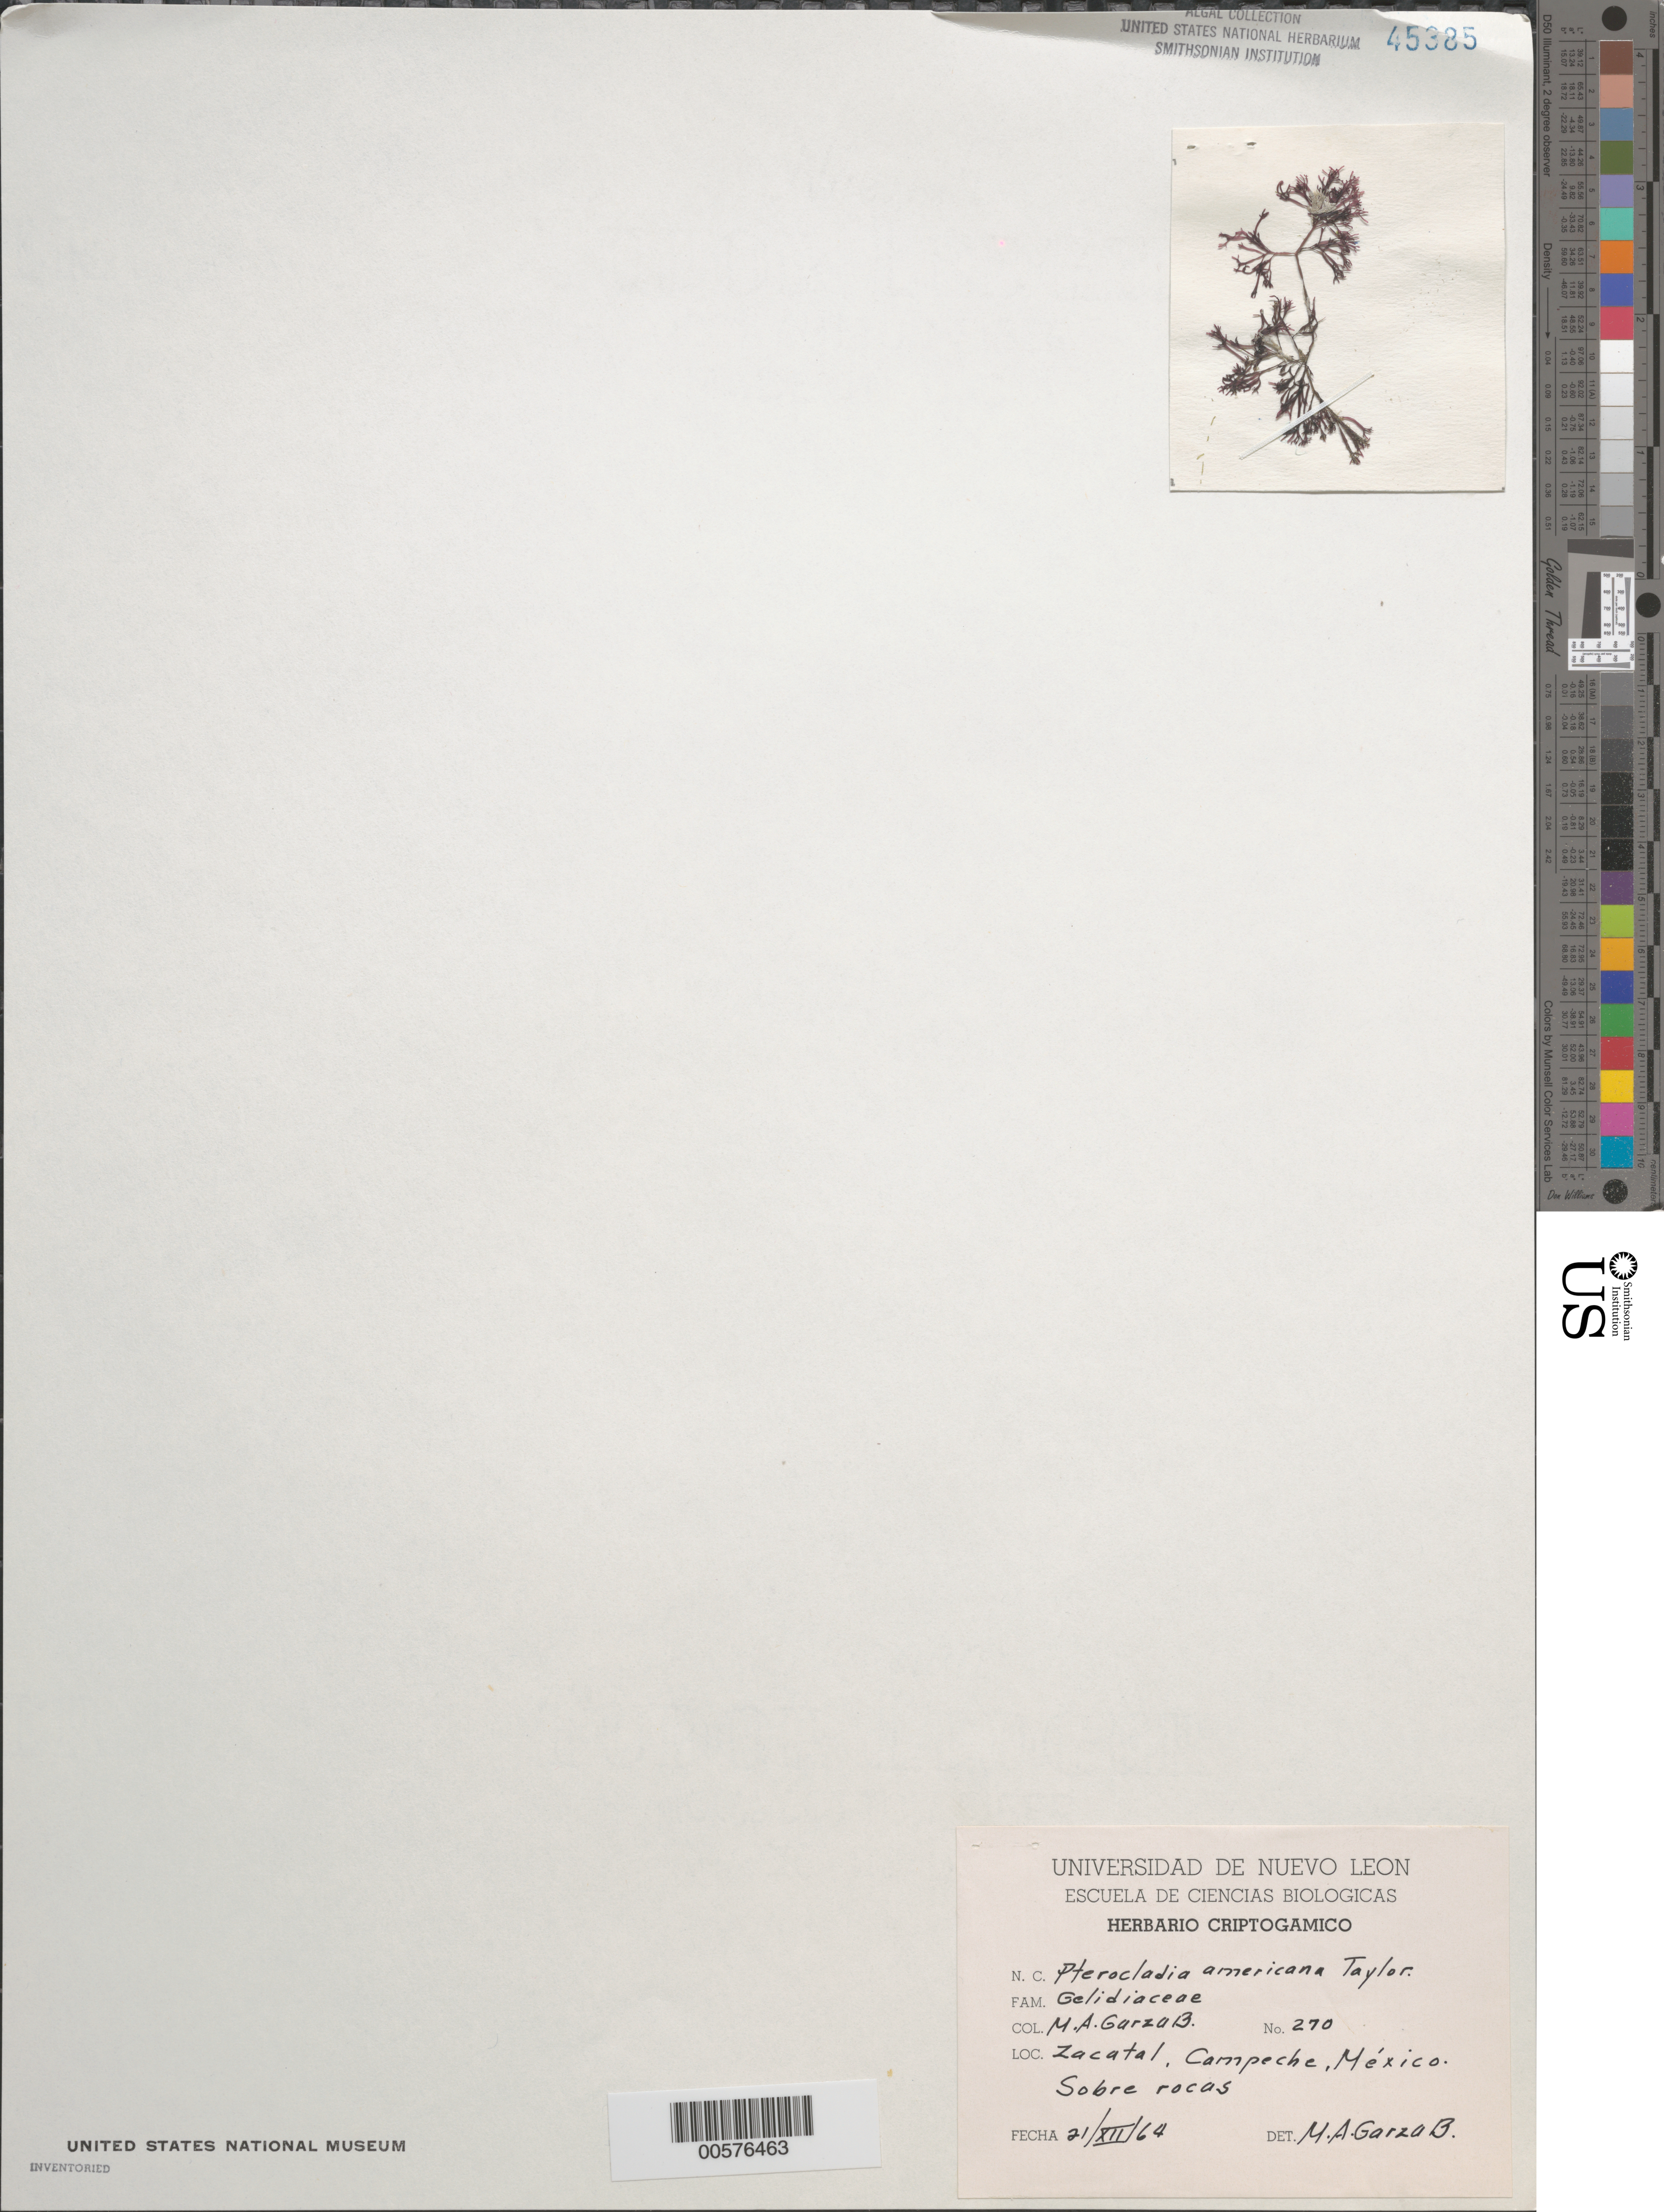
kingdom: Plantae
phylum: Rhodophyta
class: Florideophyceae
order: Gelidiales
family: Gelidiaceae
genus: Gelidium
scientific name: Gelidium americanum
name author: (W.R. Taylor) Santelices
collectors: M. Garza Barrientos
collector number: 270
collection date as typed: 21 Dec 1964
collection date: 1964-12-21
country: Mexico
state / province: Campeche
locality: Zacatal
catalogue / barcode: US 45385